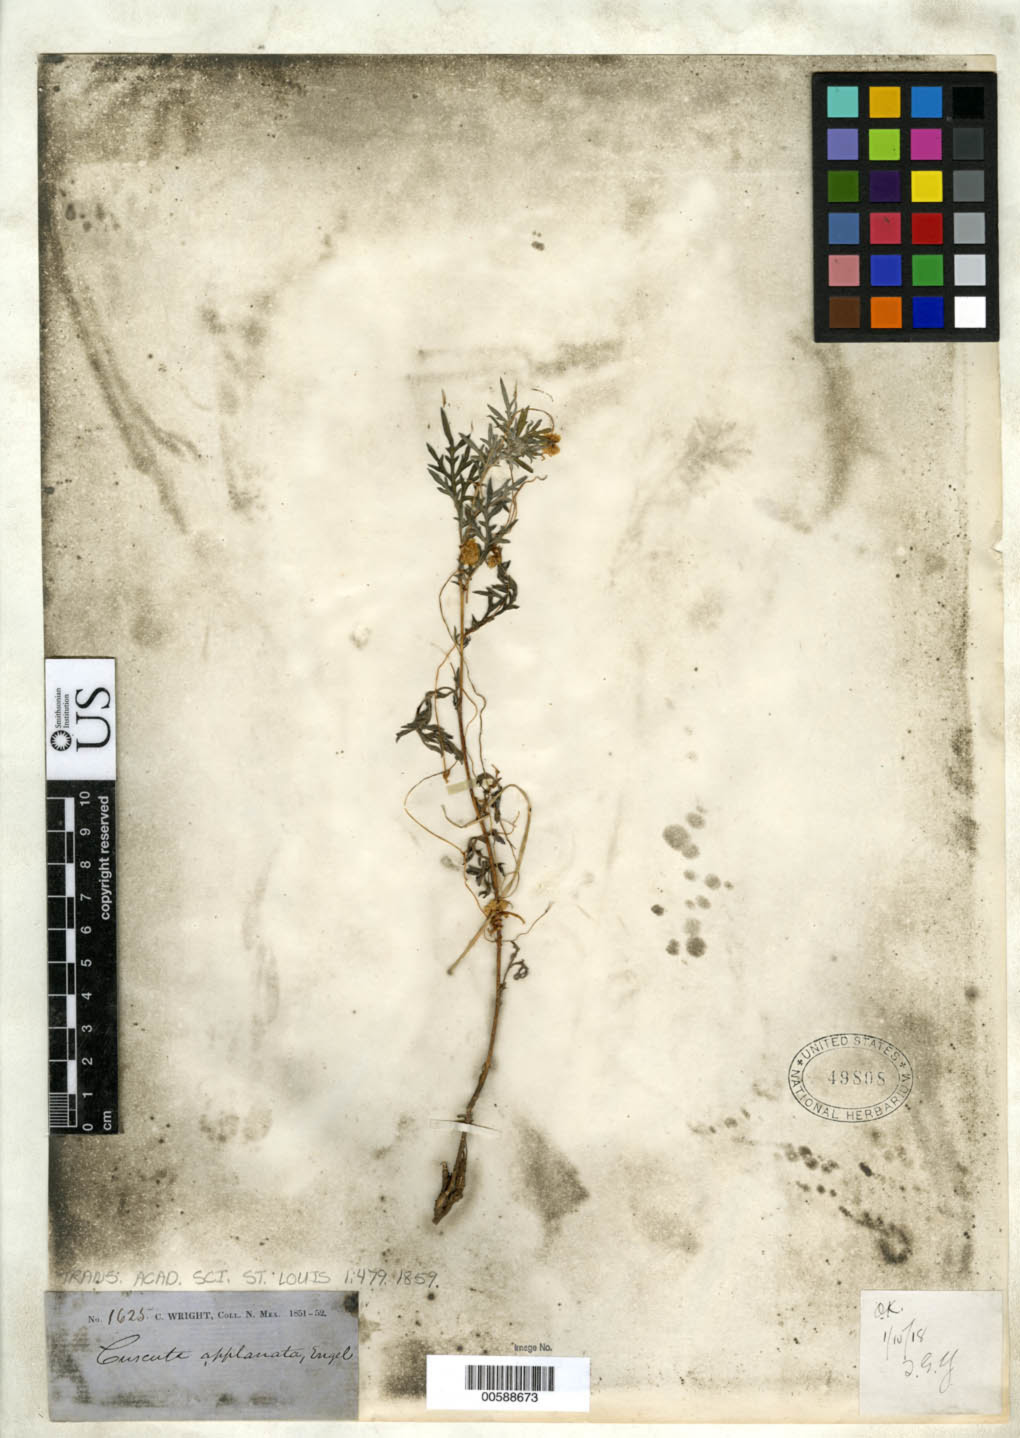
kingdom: Plantae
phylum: Tracheophyta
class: Magnoliopsida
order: Solanales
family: Convolvulaceae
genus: Cuscuta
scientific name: Cuscuta applanata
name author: Engelm.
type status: Isolectotype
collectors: C. Wright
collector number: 1625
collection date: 1851/1852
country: United States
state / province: New Mexico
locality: "N. Mex." [=northern Mexico or New Mexico? either way possibly referring to present-day Arizona or Texas]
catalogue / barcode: US 49808